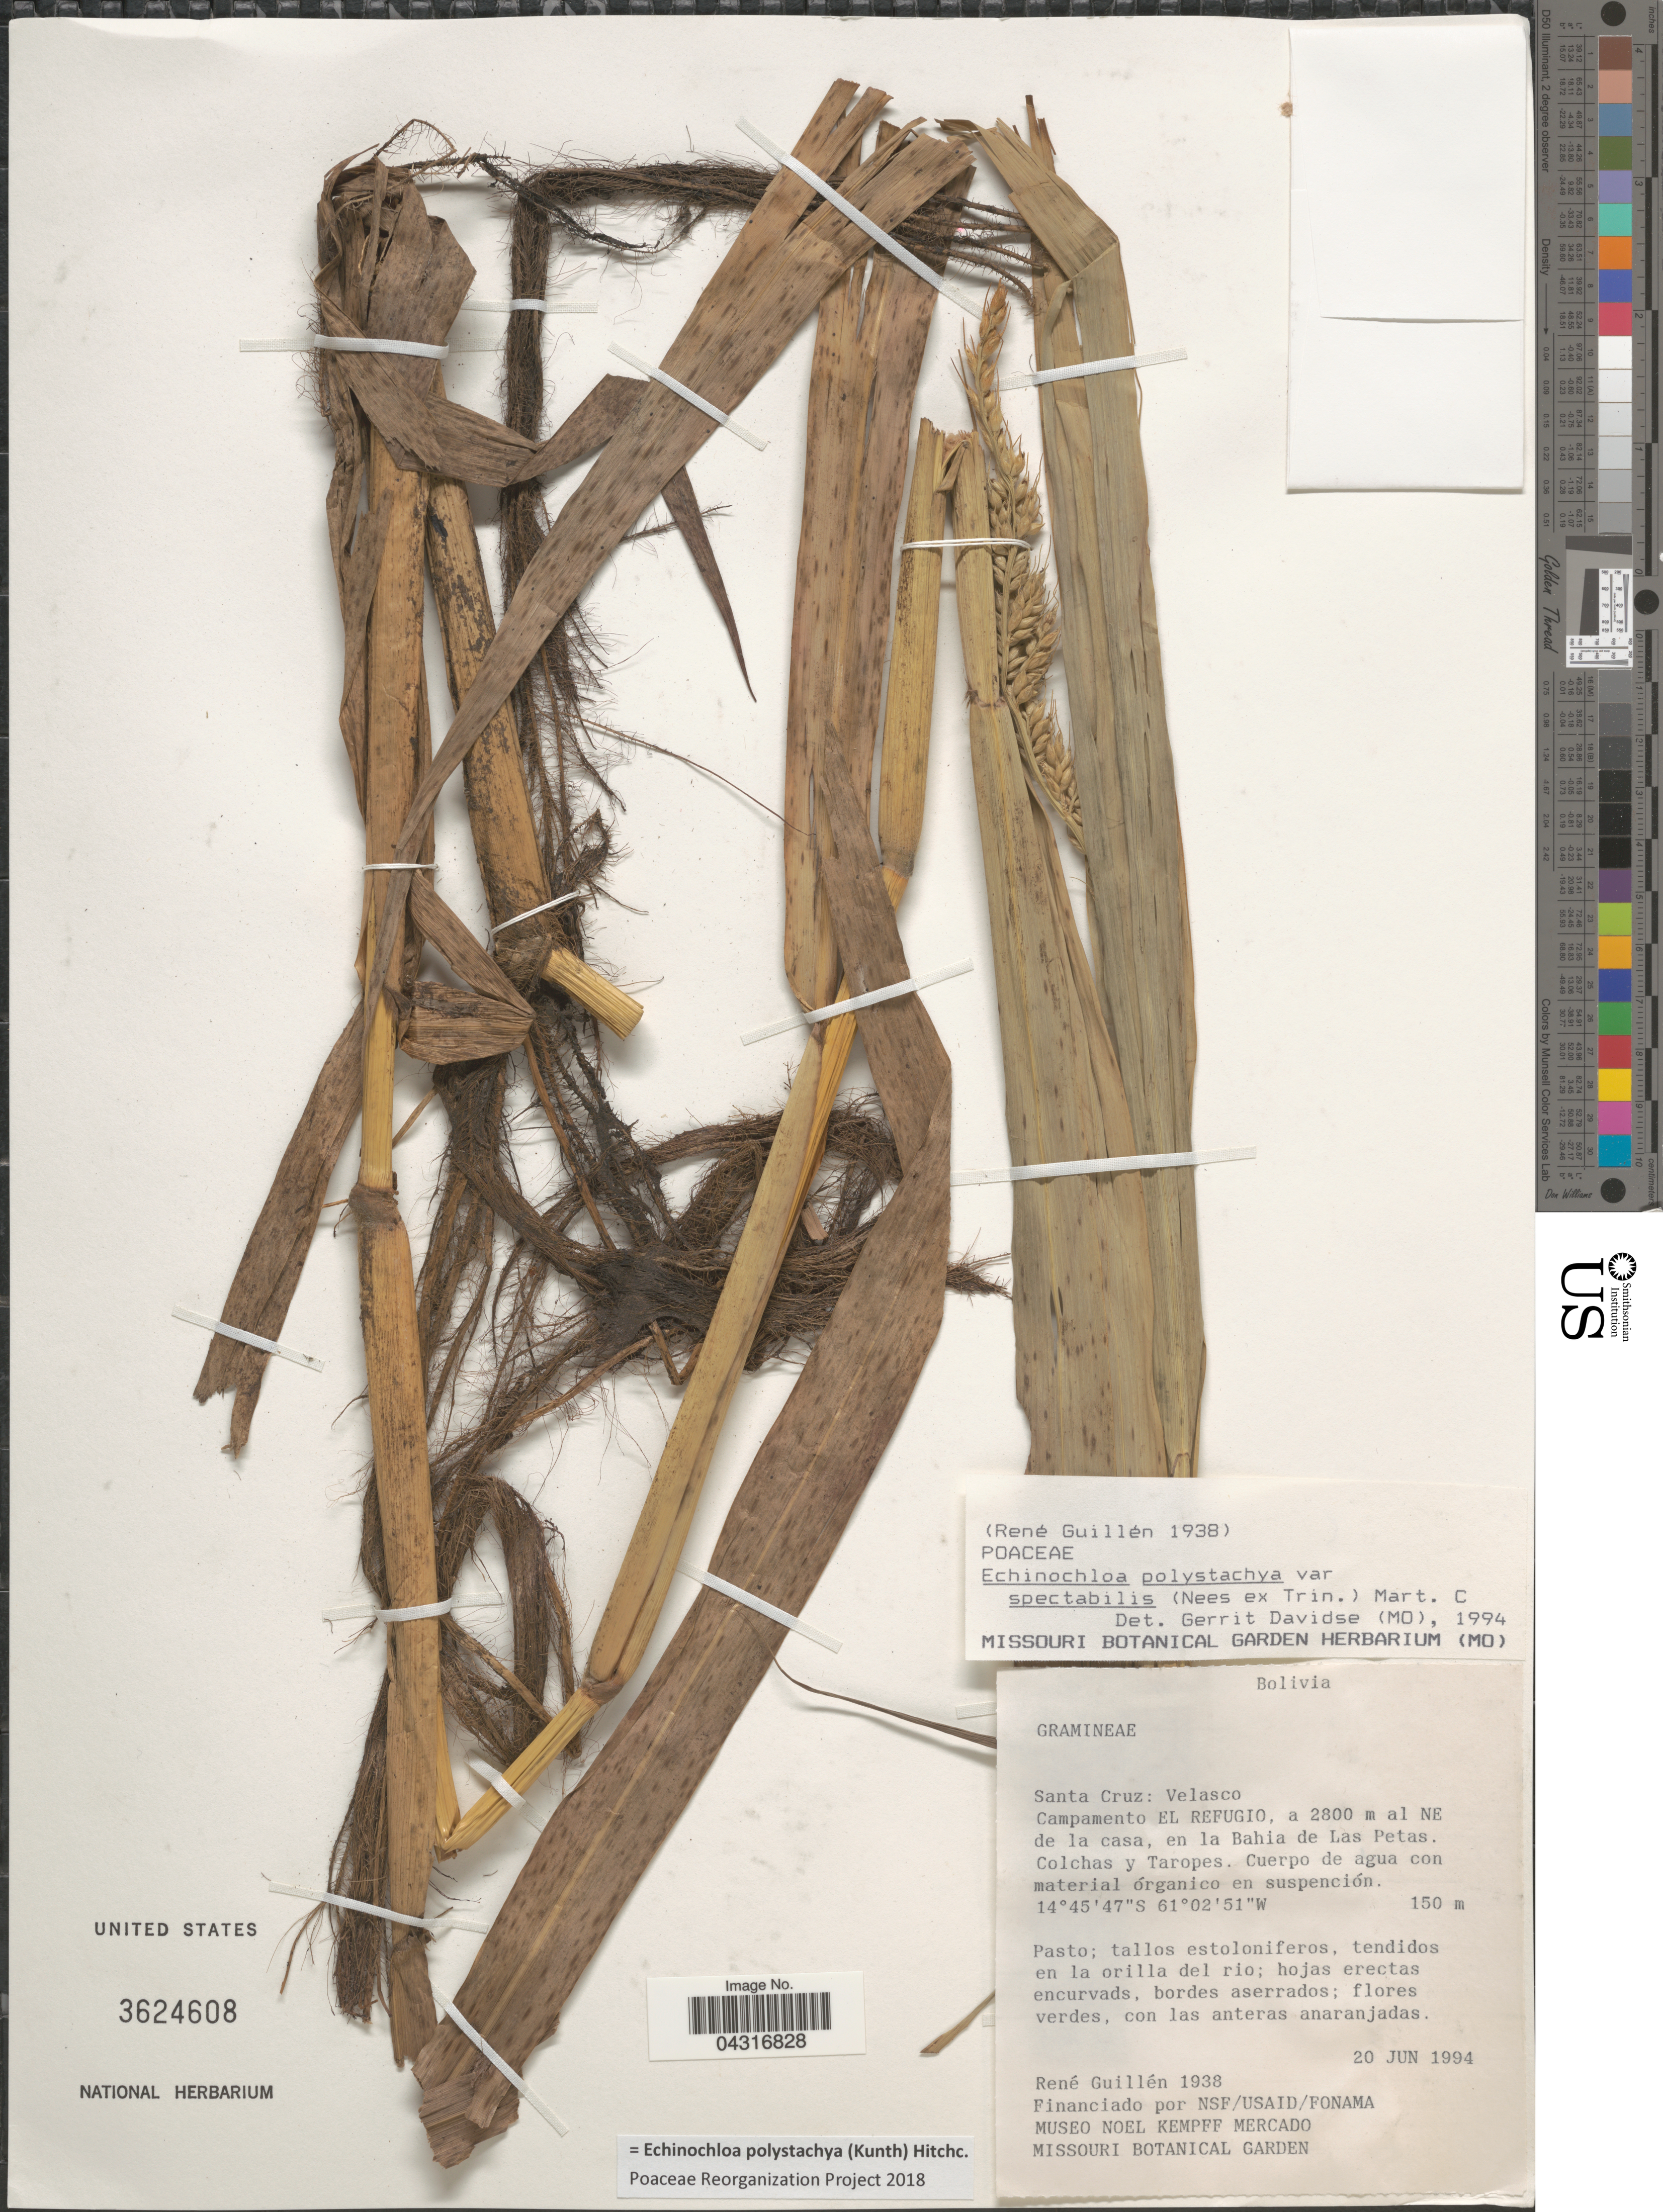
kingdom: Plantae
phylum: Tracheophyta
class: Liliopsida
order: Poales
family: Poaceae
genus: Echinochloa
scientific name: Echinochloa polystachya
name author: (Kunth) Hitchc.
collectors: R. Guillen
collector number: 1938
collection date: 1994-06-20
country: Bolivia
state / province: Santa Cruz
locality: Velasco. Campamento El Refugio, a 2800 m al NE de la casa, en la Bahia de Las Petas. Colchas y Taropes. Cuerpo de agua con material órganico en suspención.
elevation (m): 150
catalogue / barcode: US 3624608